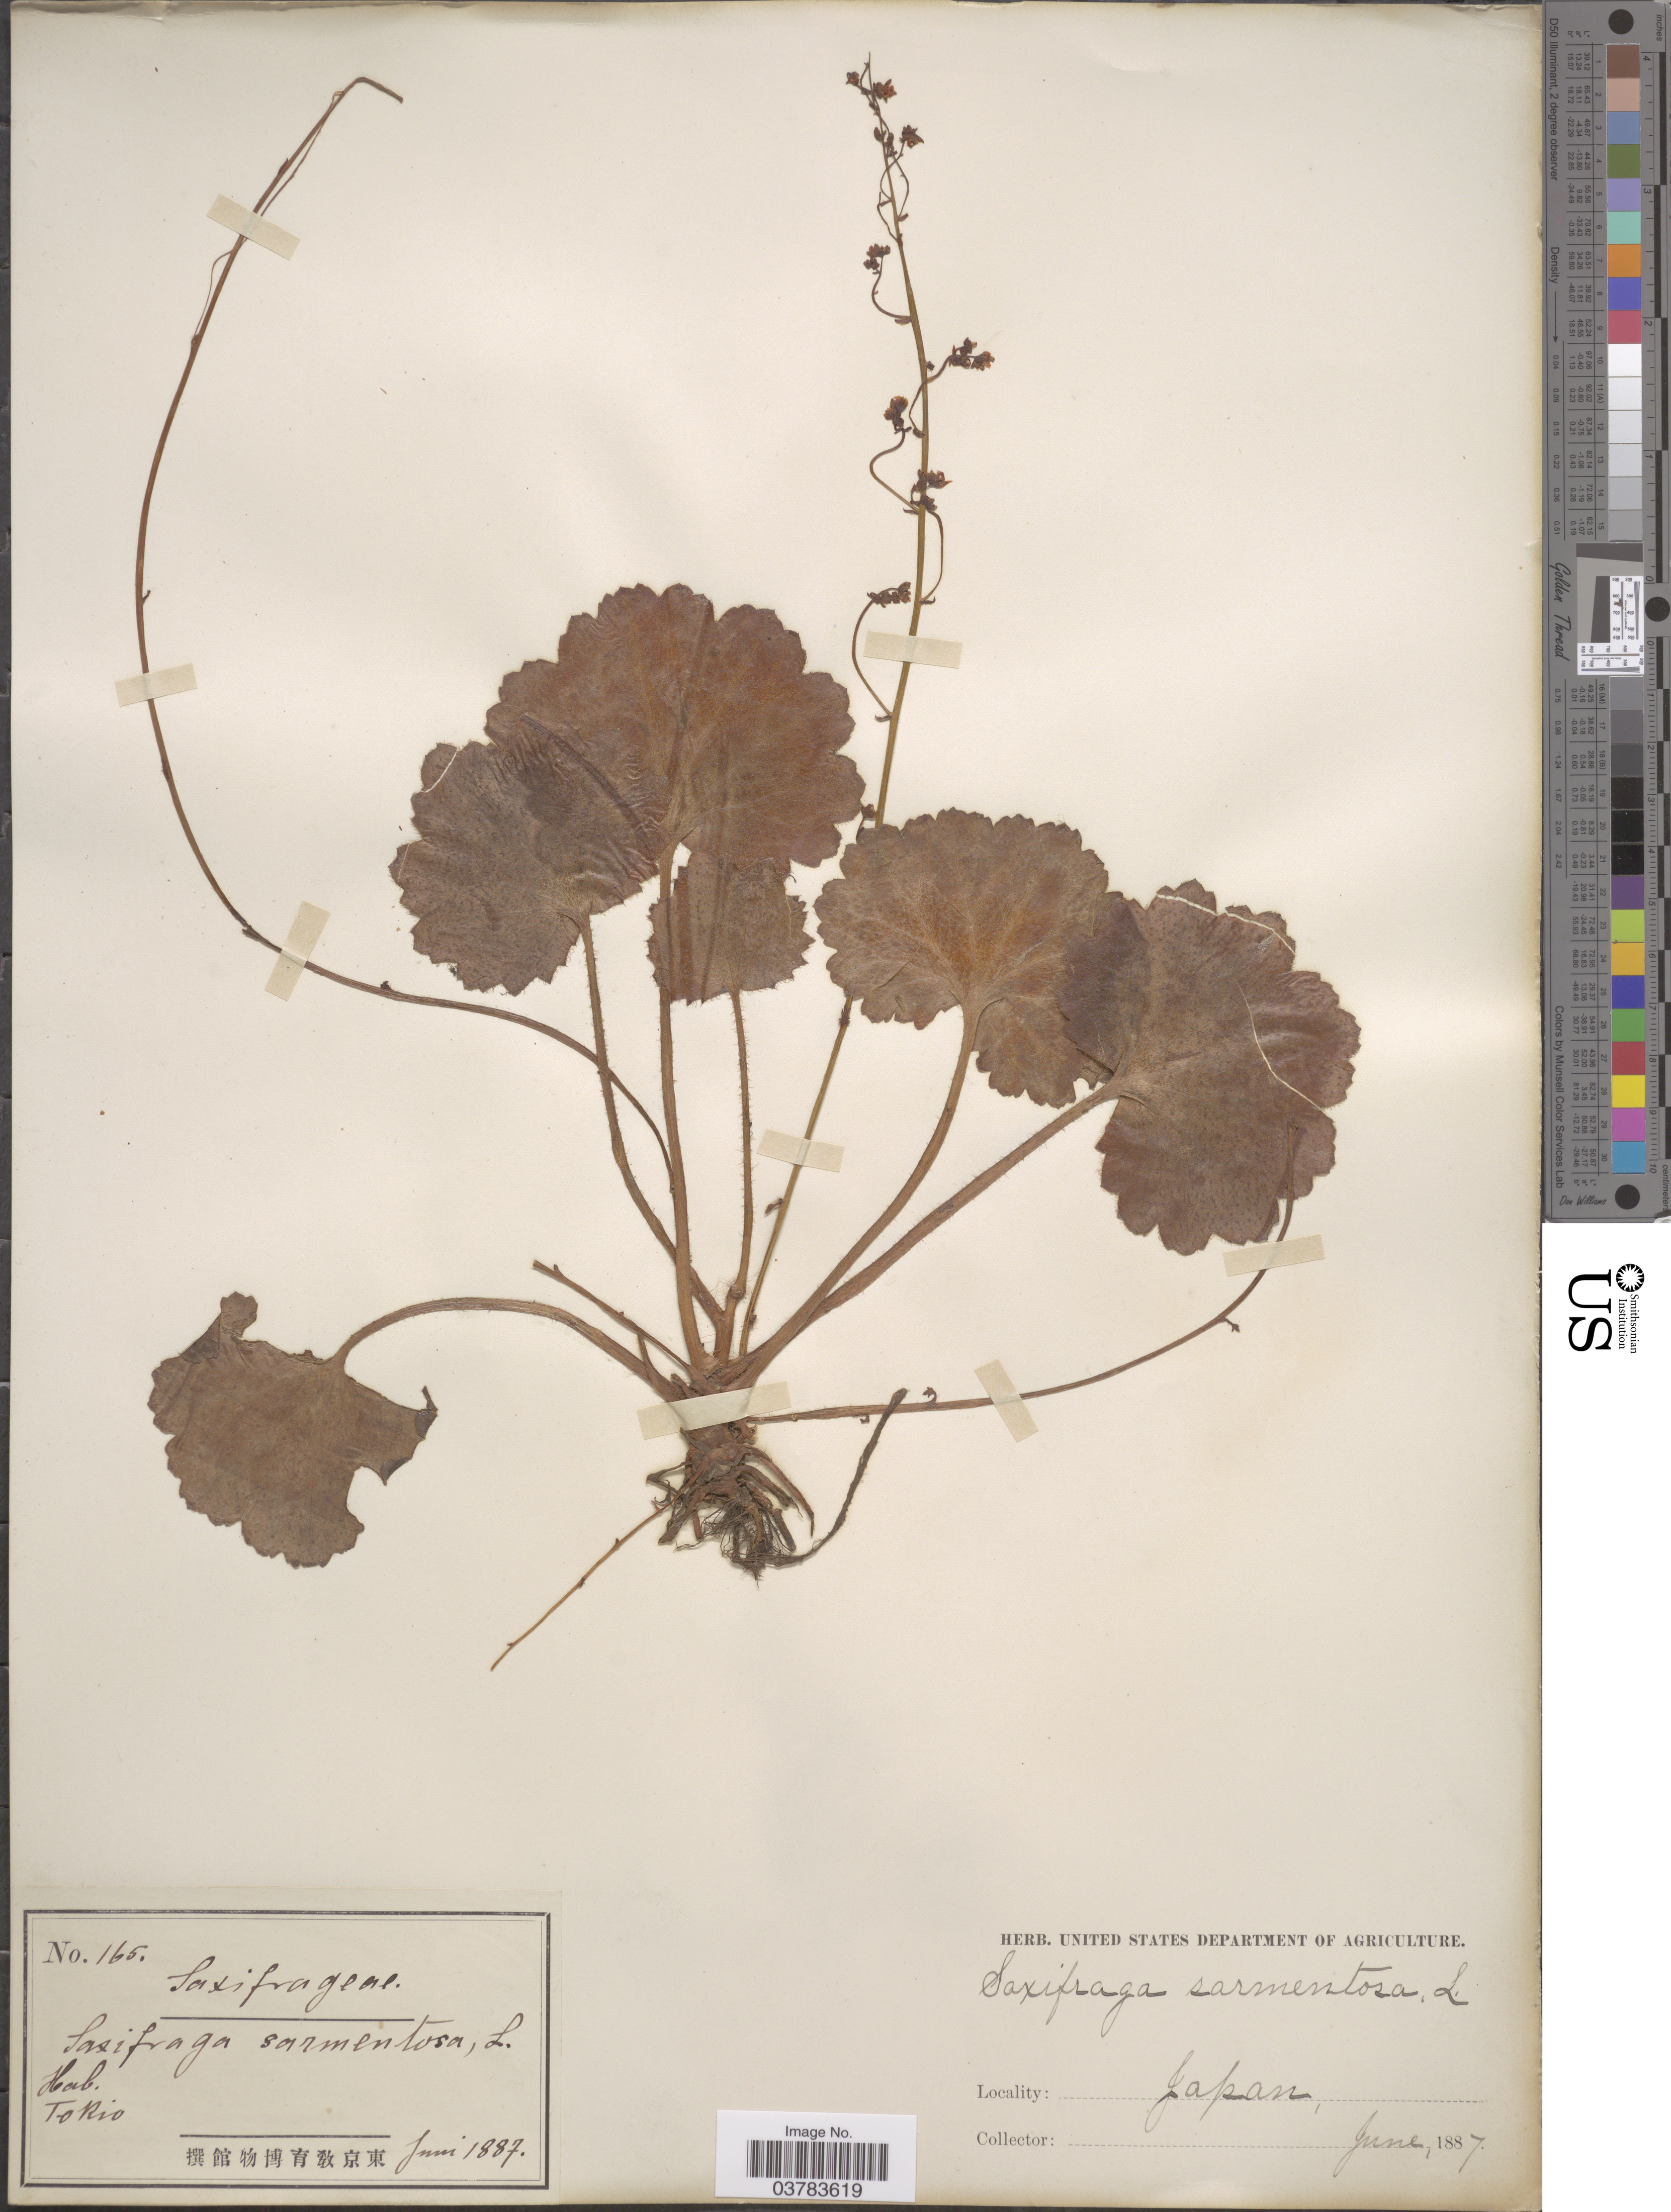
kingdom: Plantae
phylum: Tracheophyta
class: Magnoliopsida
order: Saxifragales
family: Saxifragaceae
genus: Saxifraga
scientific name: Saxifraga sarmentosa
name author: L. f.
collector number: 165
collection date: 1887-06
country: Japan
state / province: Tokyo, Federal City of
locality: Tokio.